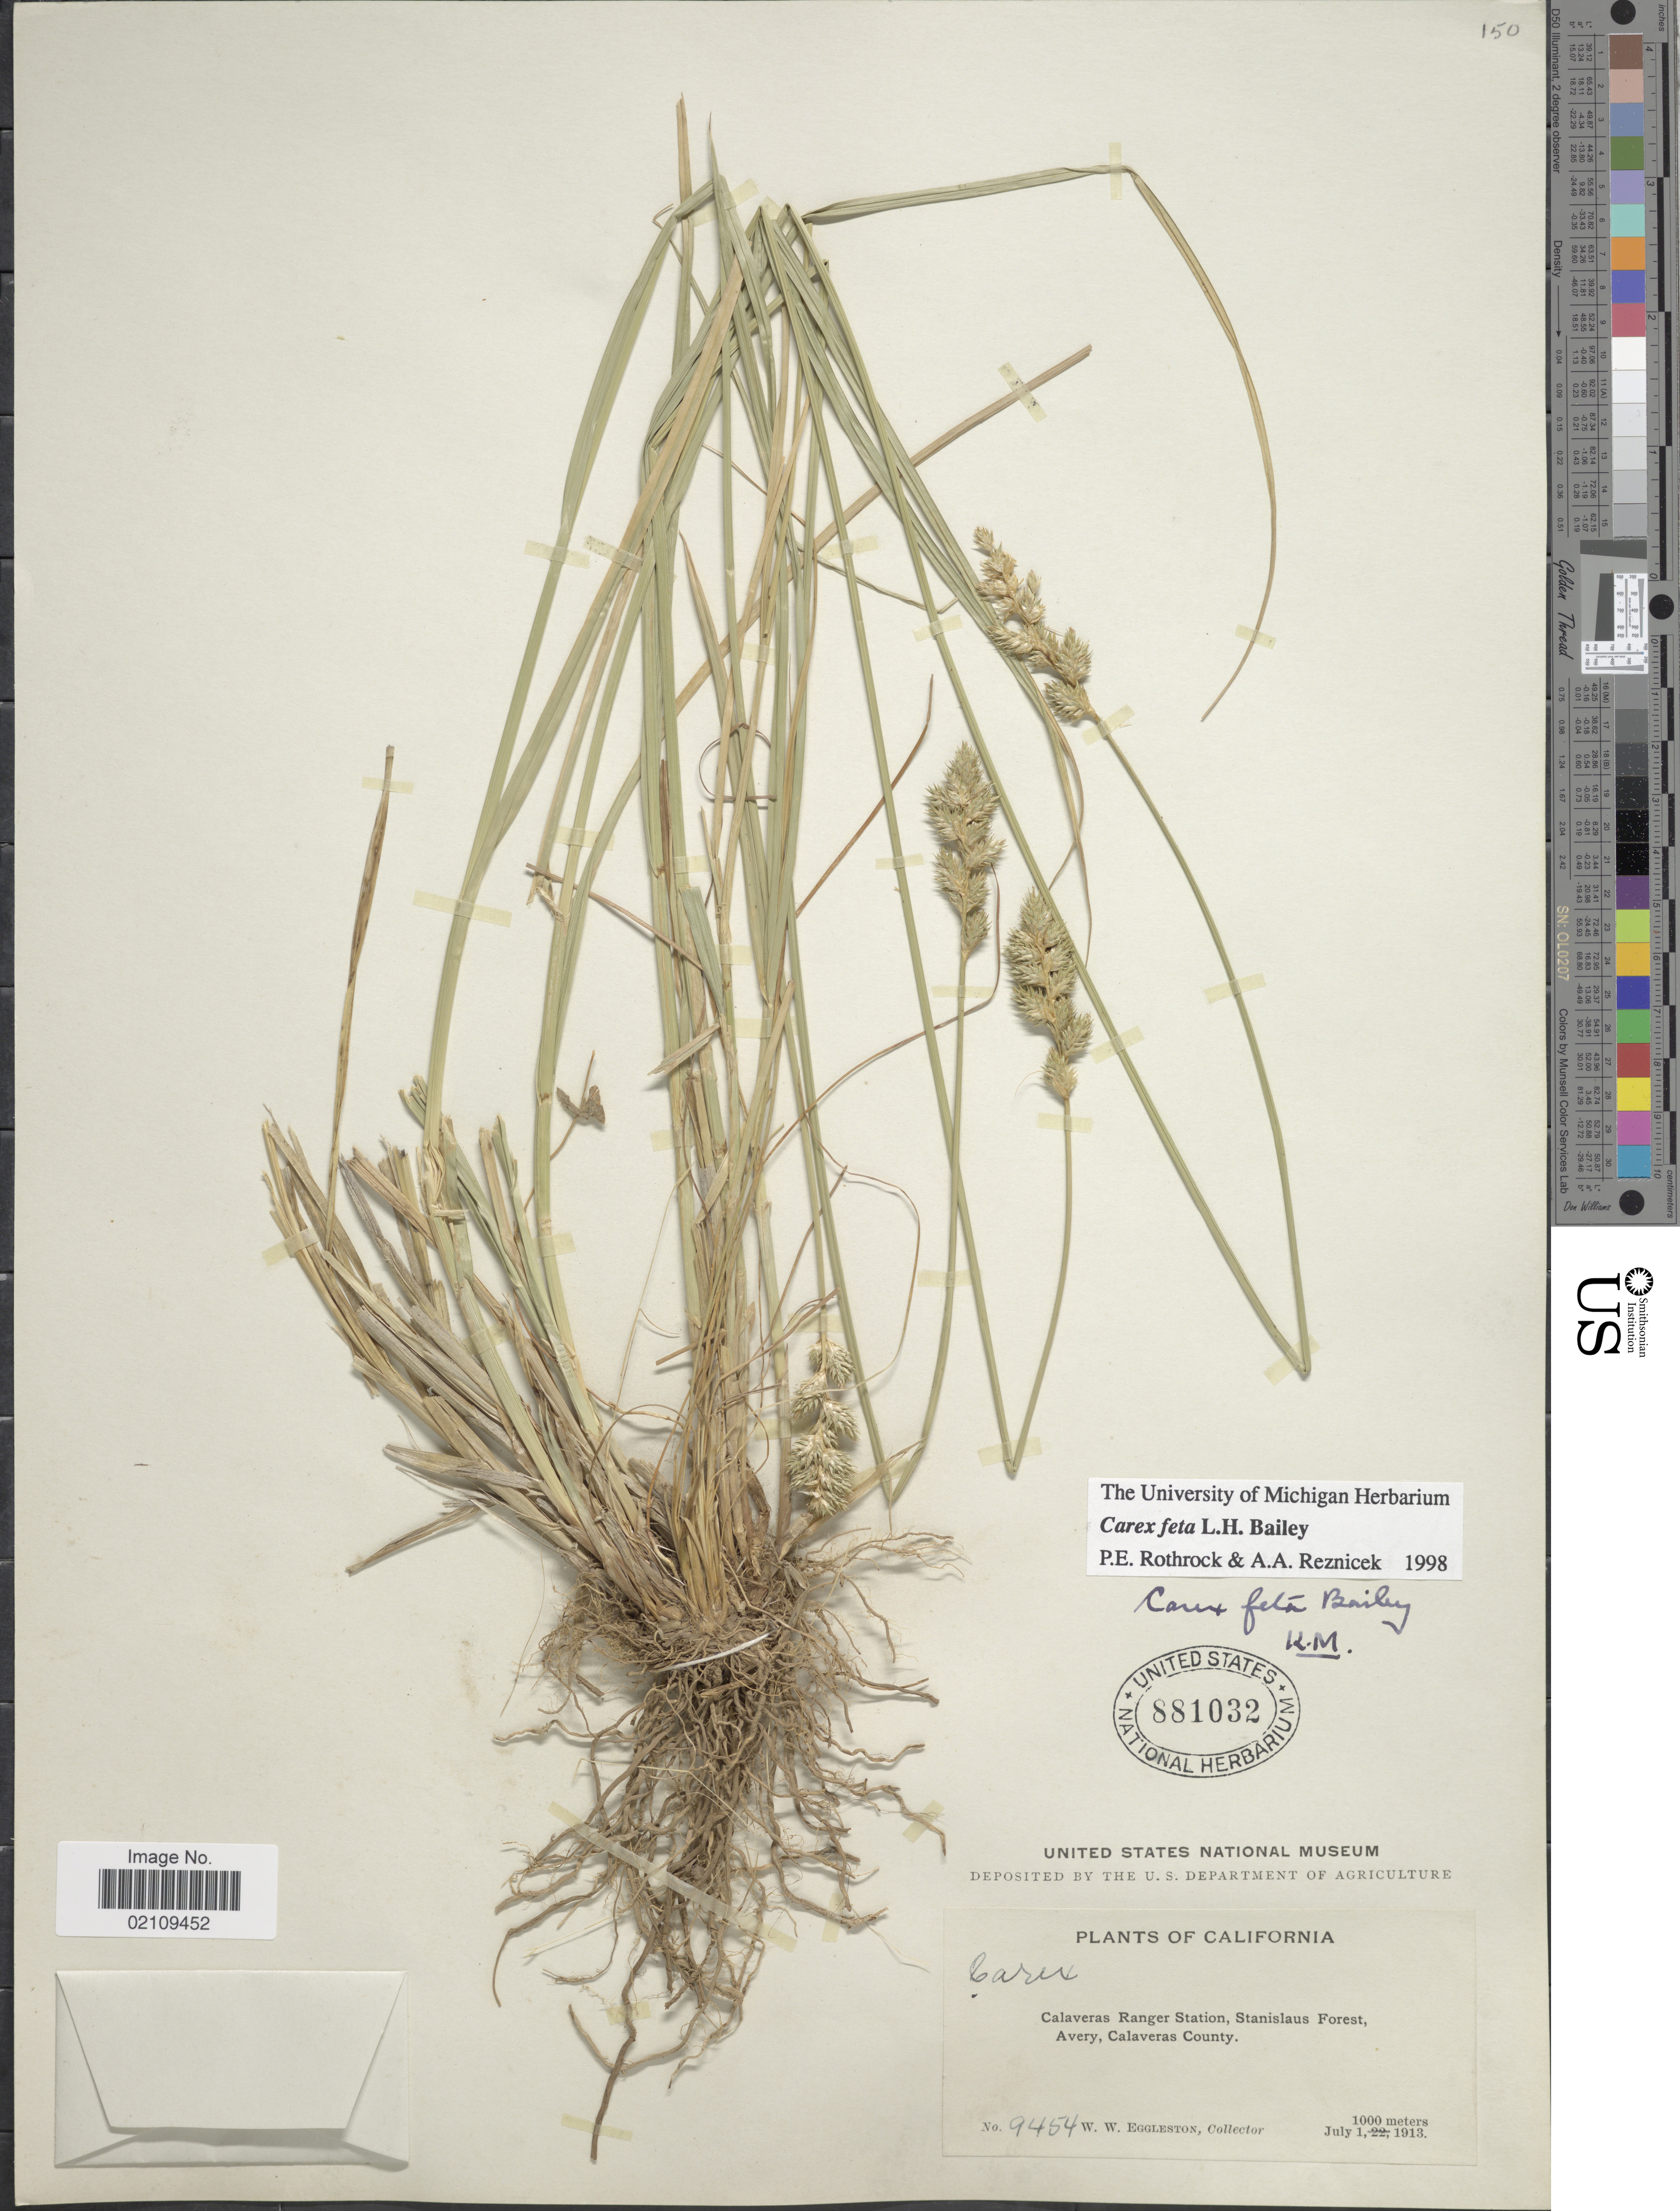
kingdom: Plantae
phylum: Tracheophyta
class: Liliopsida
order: Poales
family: Cyperaceae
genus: Carex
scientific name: Carex feta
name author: L.H. Bailey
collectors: W. W. Eggleston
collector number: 9454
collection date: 1913-07-01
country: United States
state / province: California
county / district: Calaveras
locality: Calaveras Ranger Station, Stanislaus Forest, Avery, Calaveras County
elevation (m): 1000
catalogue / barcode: US 881032